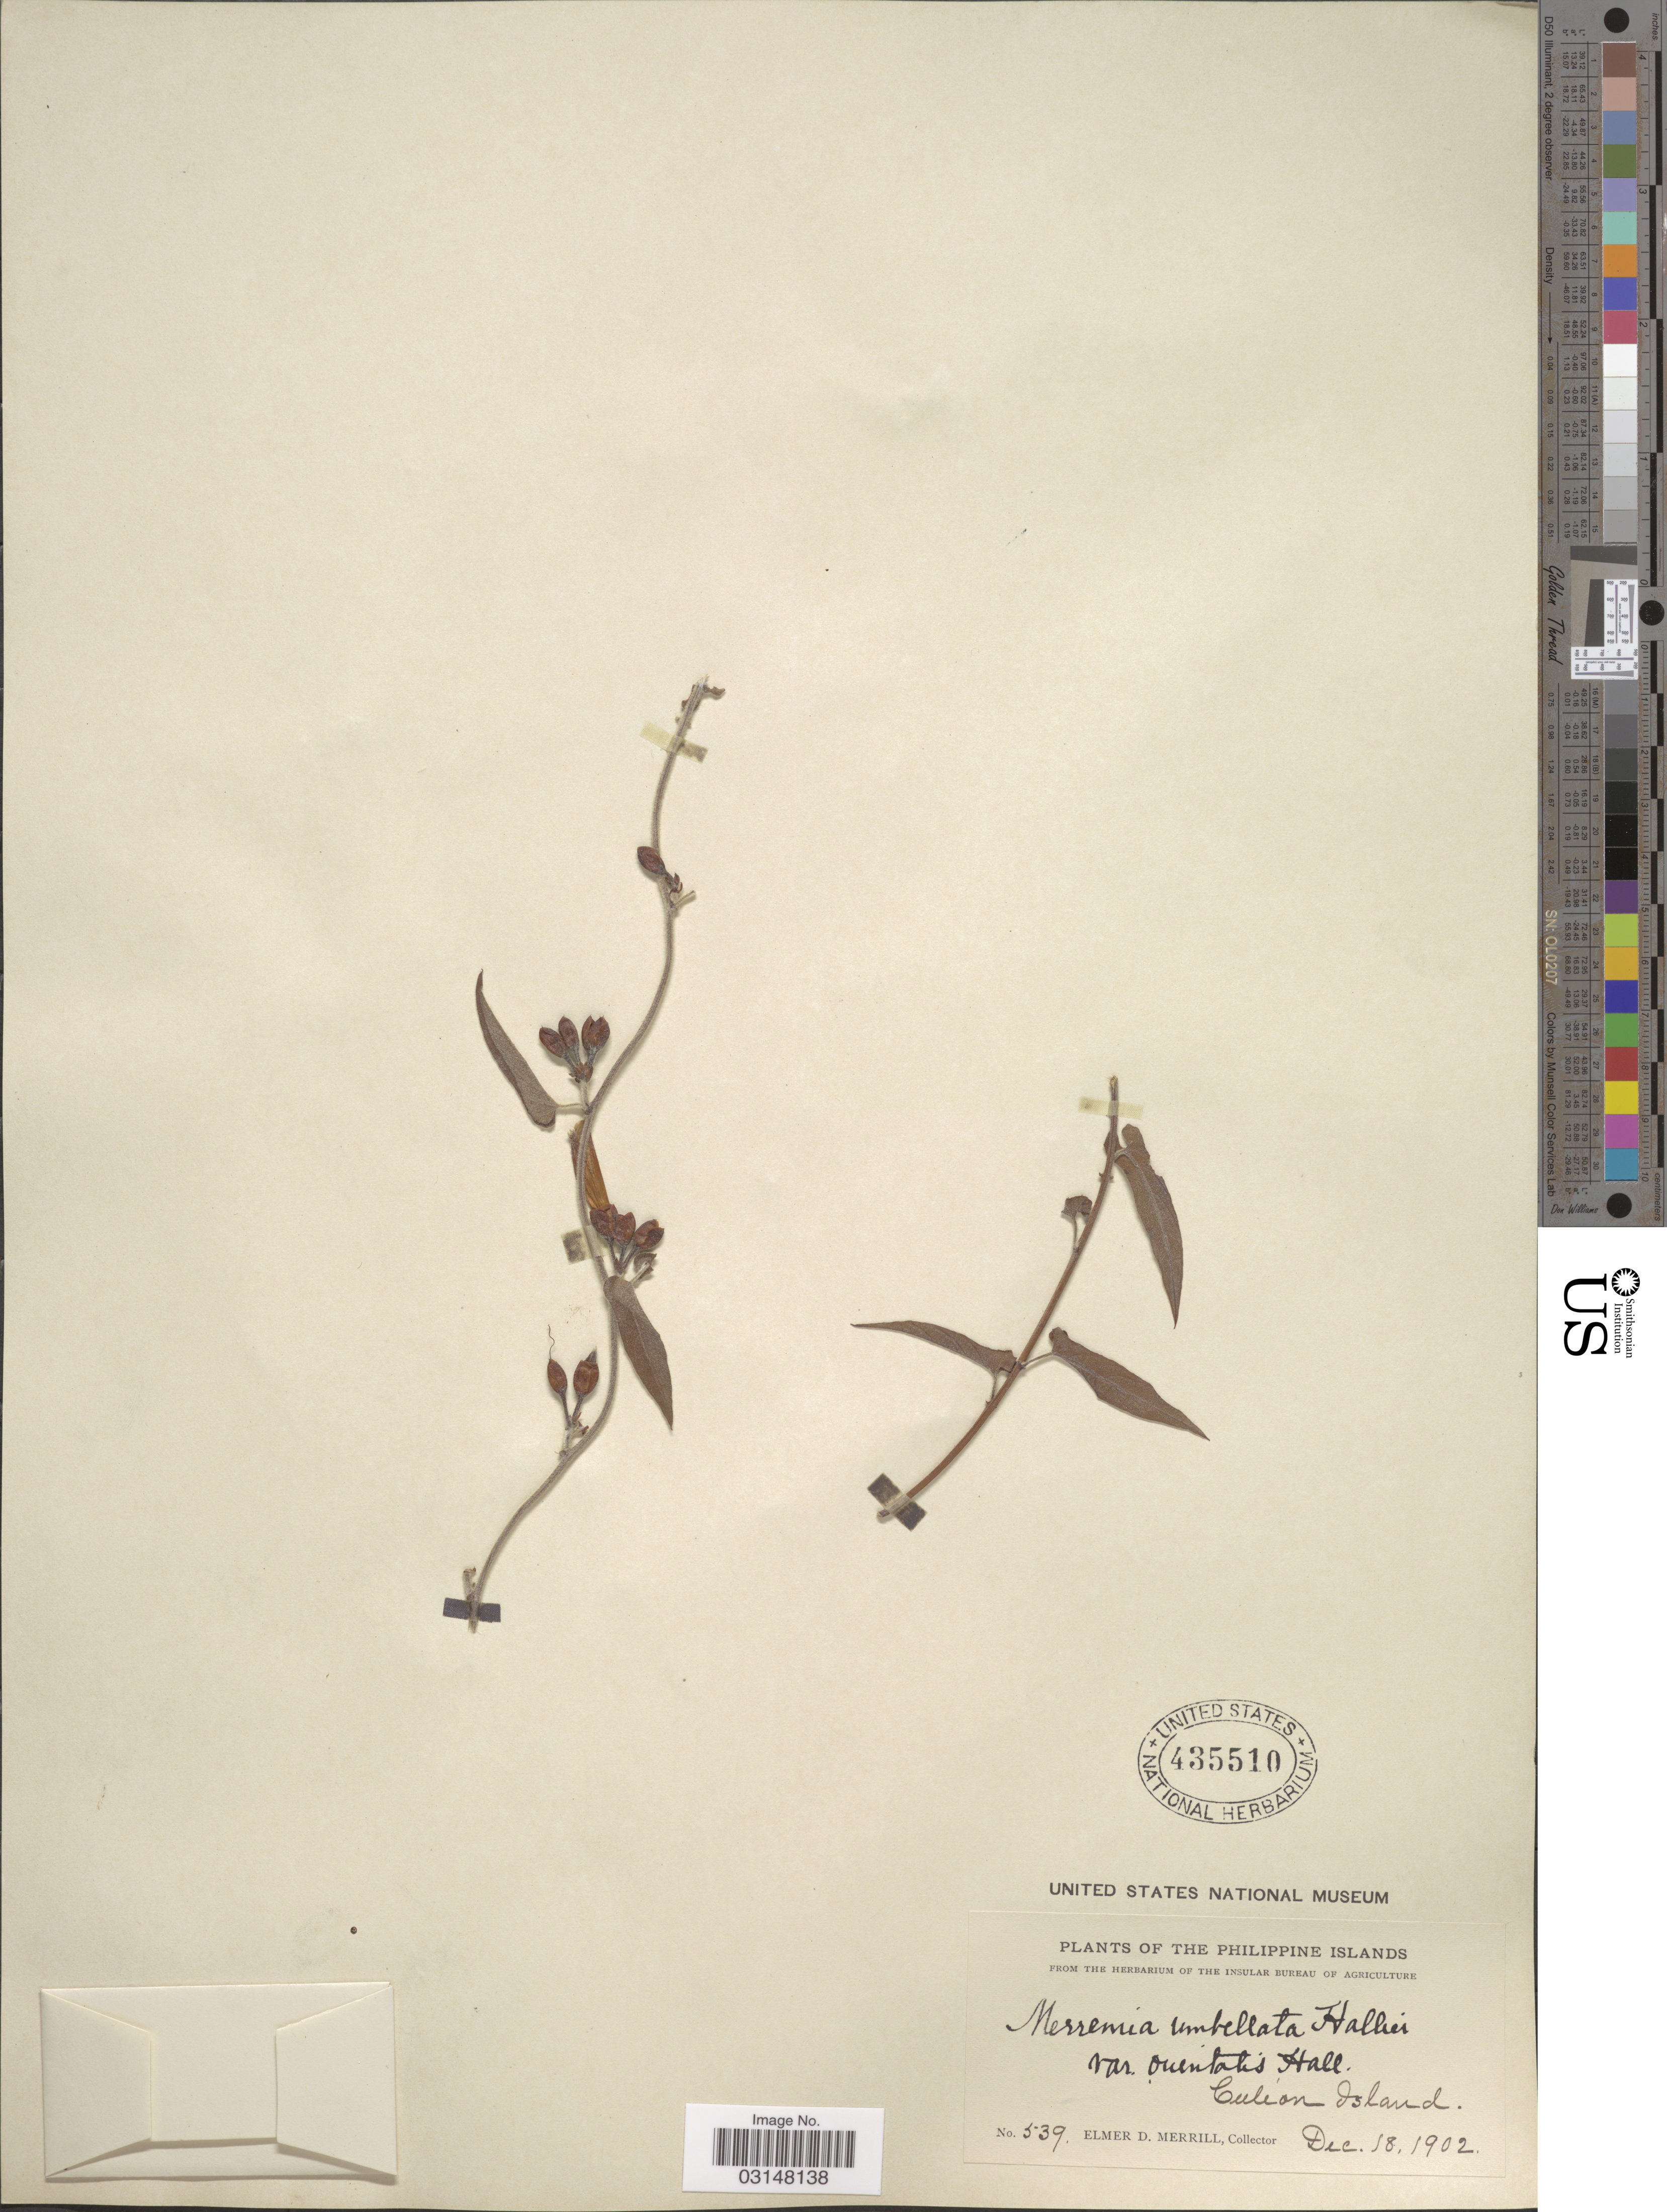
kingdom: Plantae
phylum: Tracheophyta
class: Magnoliopsida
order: Solanales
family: Convolvulaceae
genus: Camonea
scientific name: Camonea pilosa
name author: (Houtt.) A. R. Simões & Staples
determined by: Strong, Mark T., (BOT), Smithsonian Institution - National Museum of Natural History (UNITED STATES)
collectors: E. D. Merrill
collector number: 539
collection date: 1902-12-18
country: Philippines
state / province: Mimaropa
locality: Culíon Island.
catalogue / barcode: US 435510